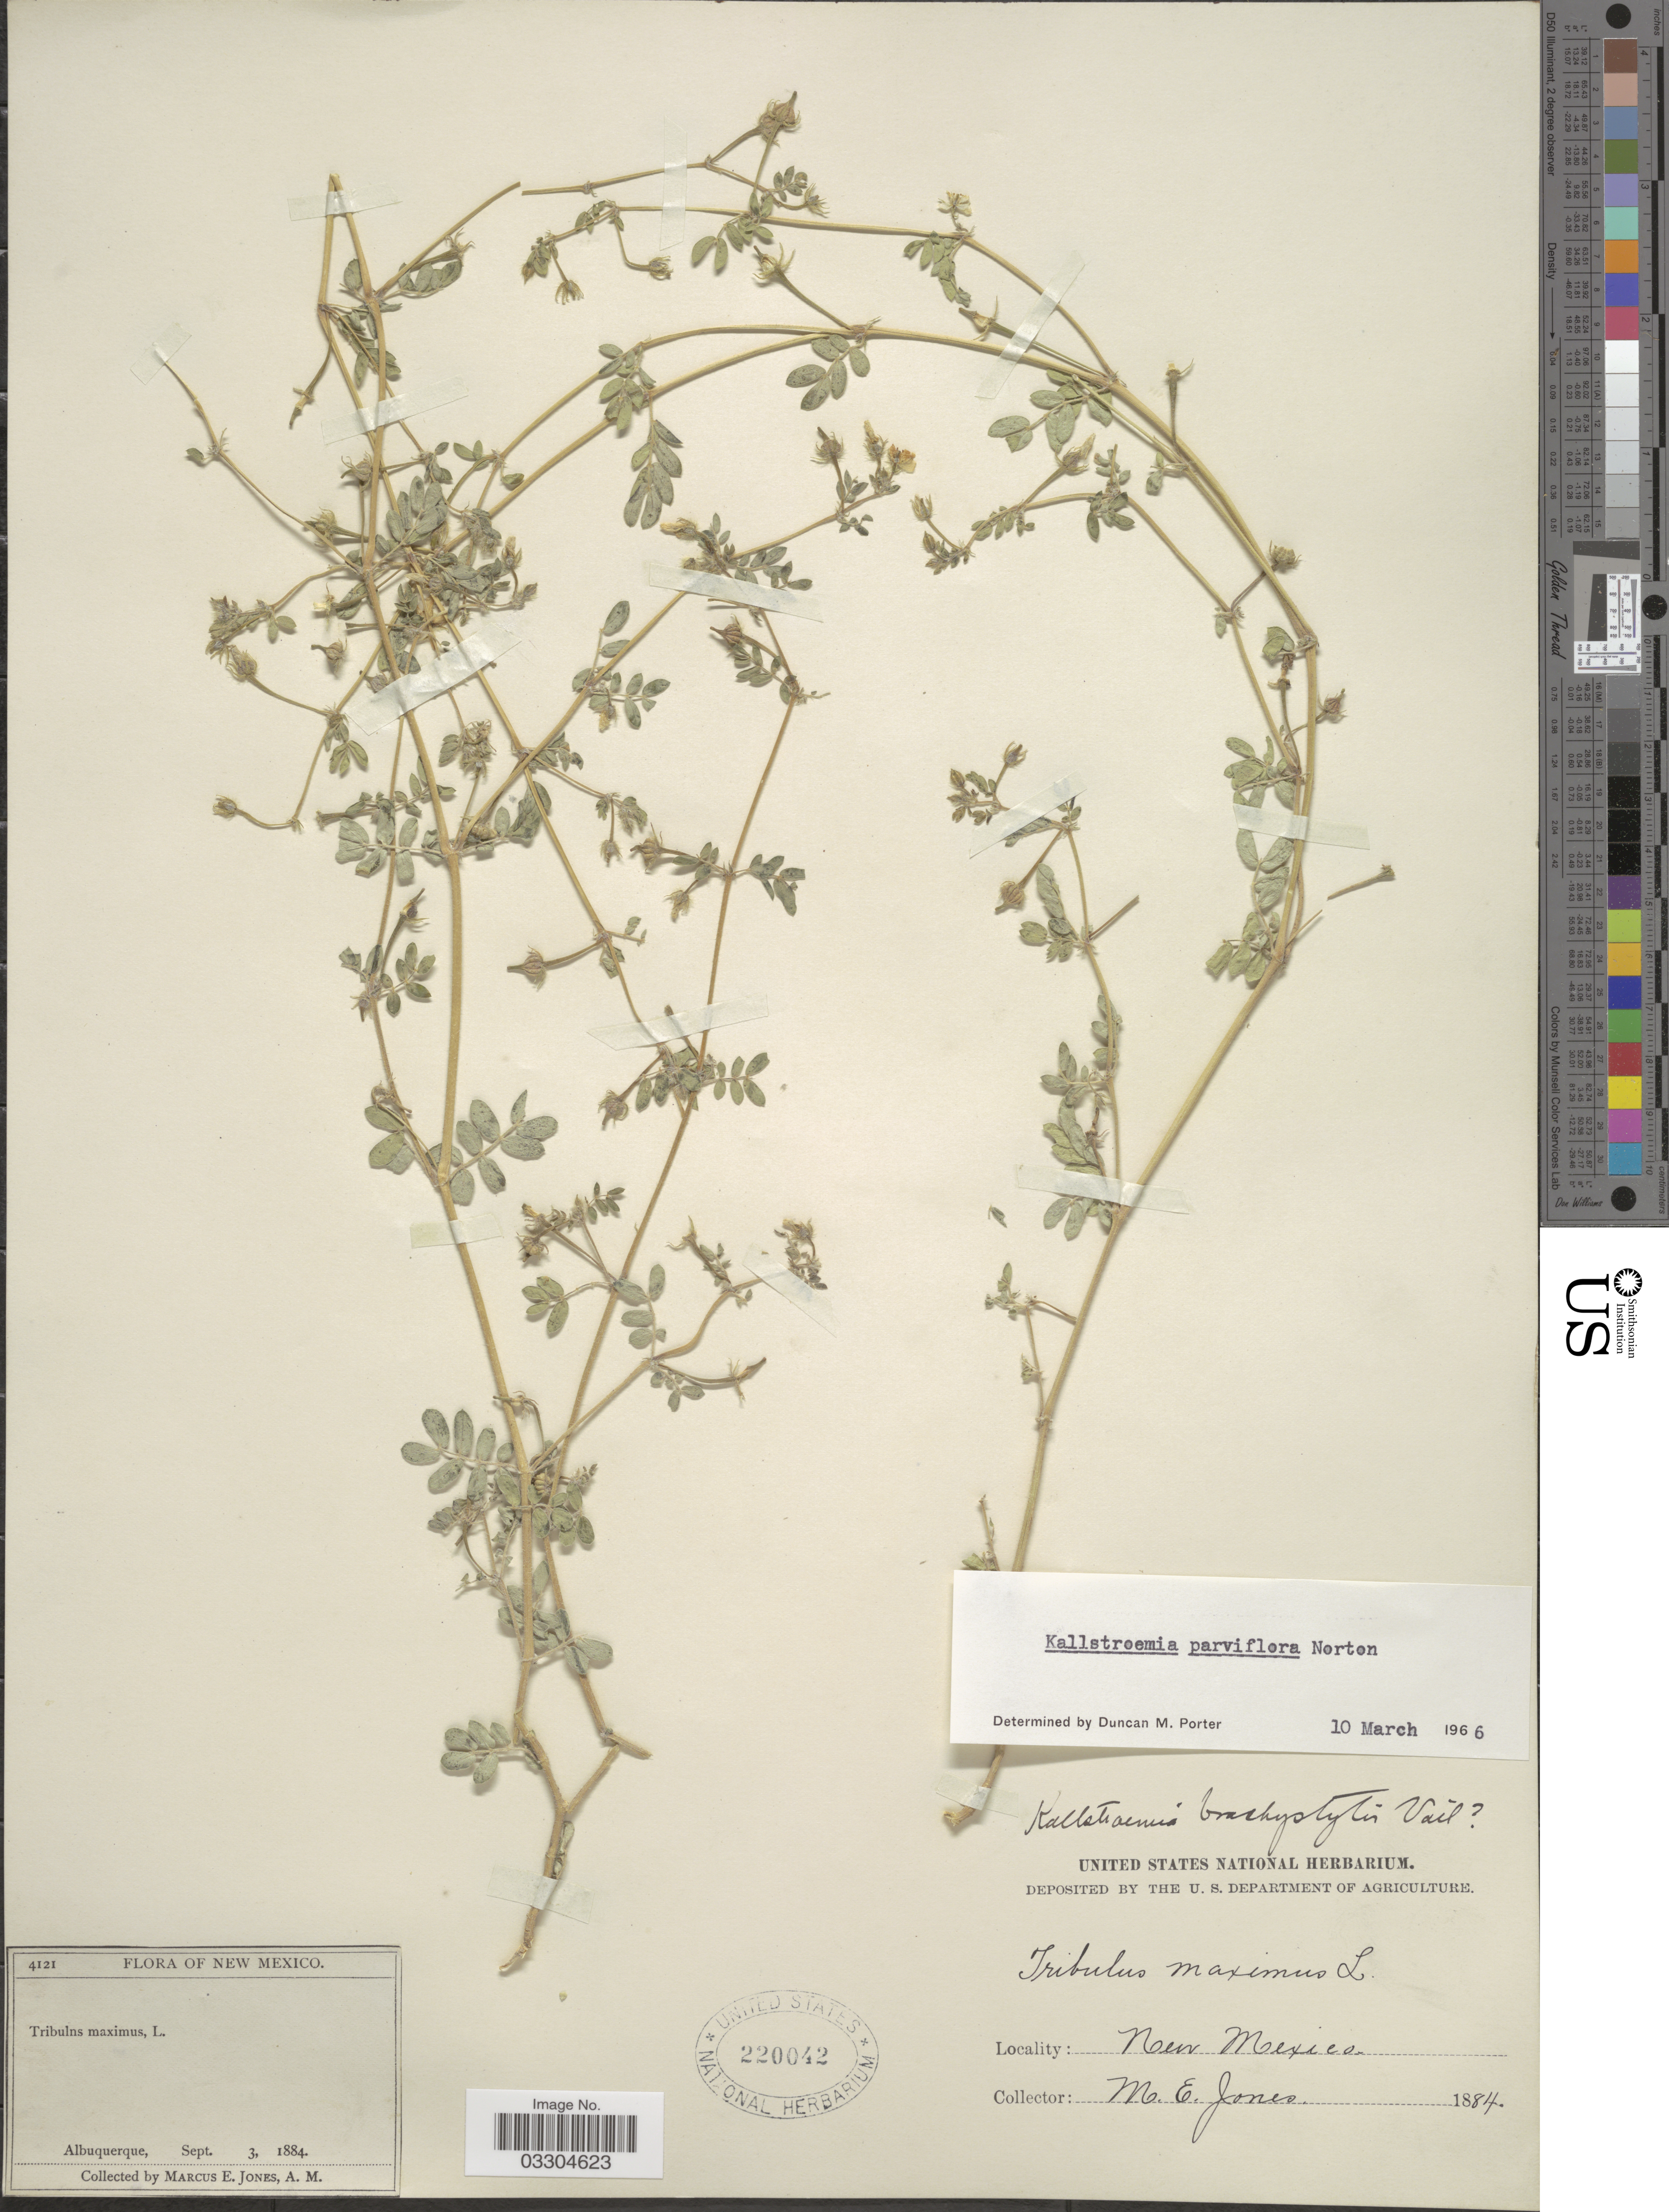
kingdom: Plantae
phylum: Tracheophyta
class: Magnoliopsida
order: Zygophyllales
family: Zygophyllaceae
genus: Kallstroemia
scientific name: Kallstroemia parviflora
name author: Norton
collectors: M. E. Jones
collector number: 4121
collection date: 1884-09-03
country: United States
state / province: New Mexico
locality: Albuquerque.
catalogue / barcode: US 220042